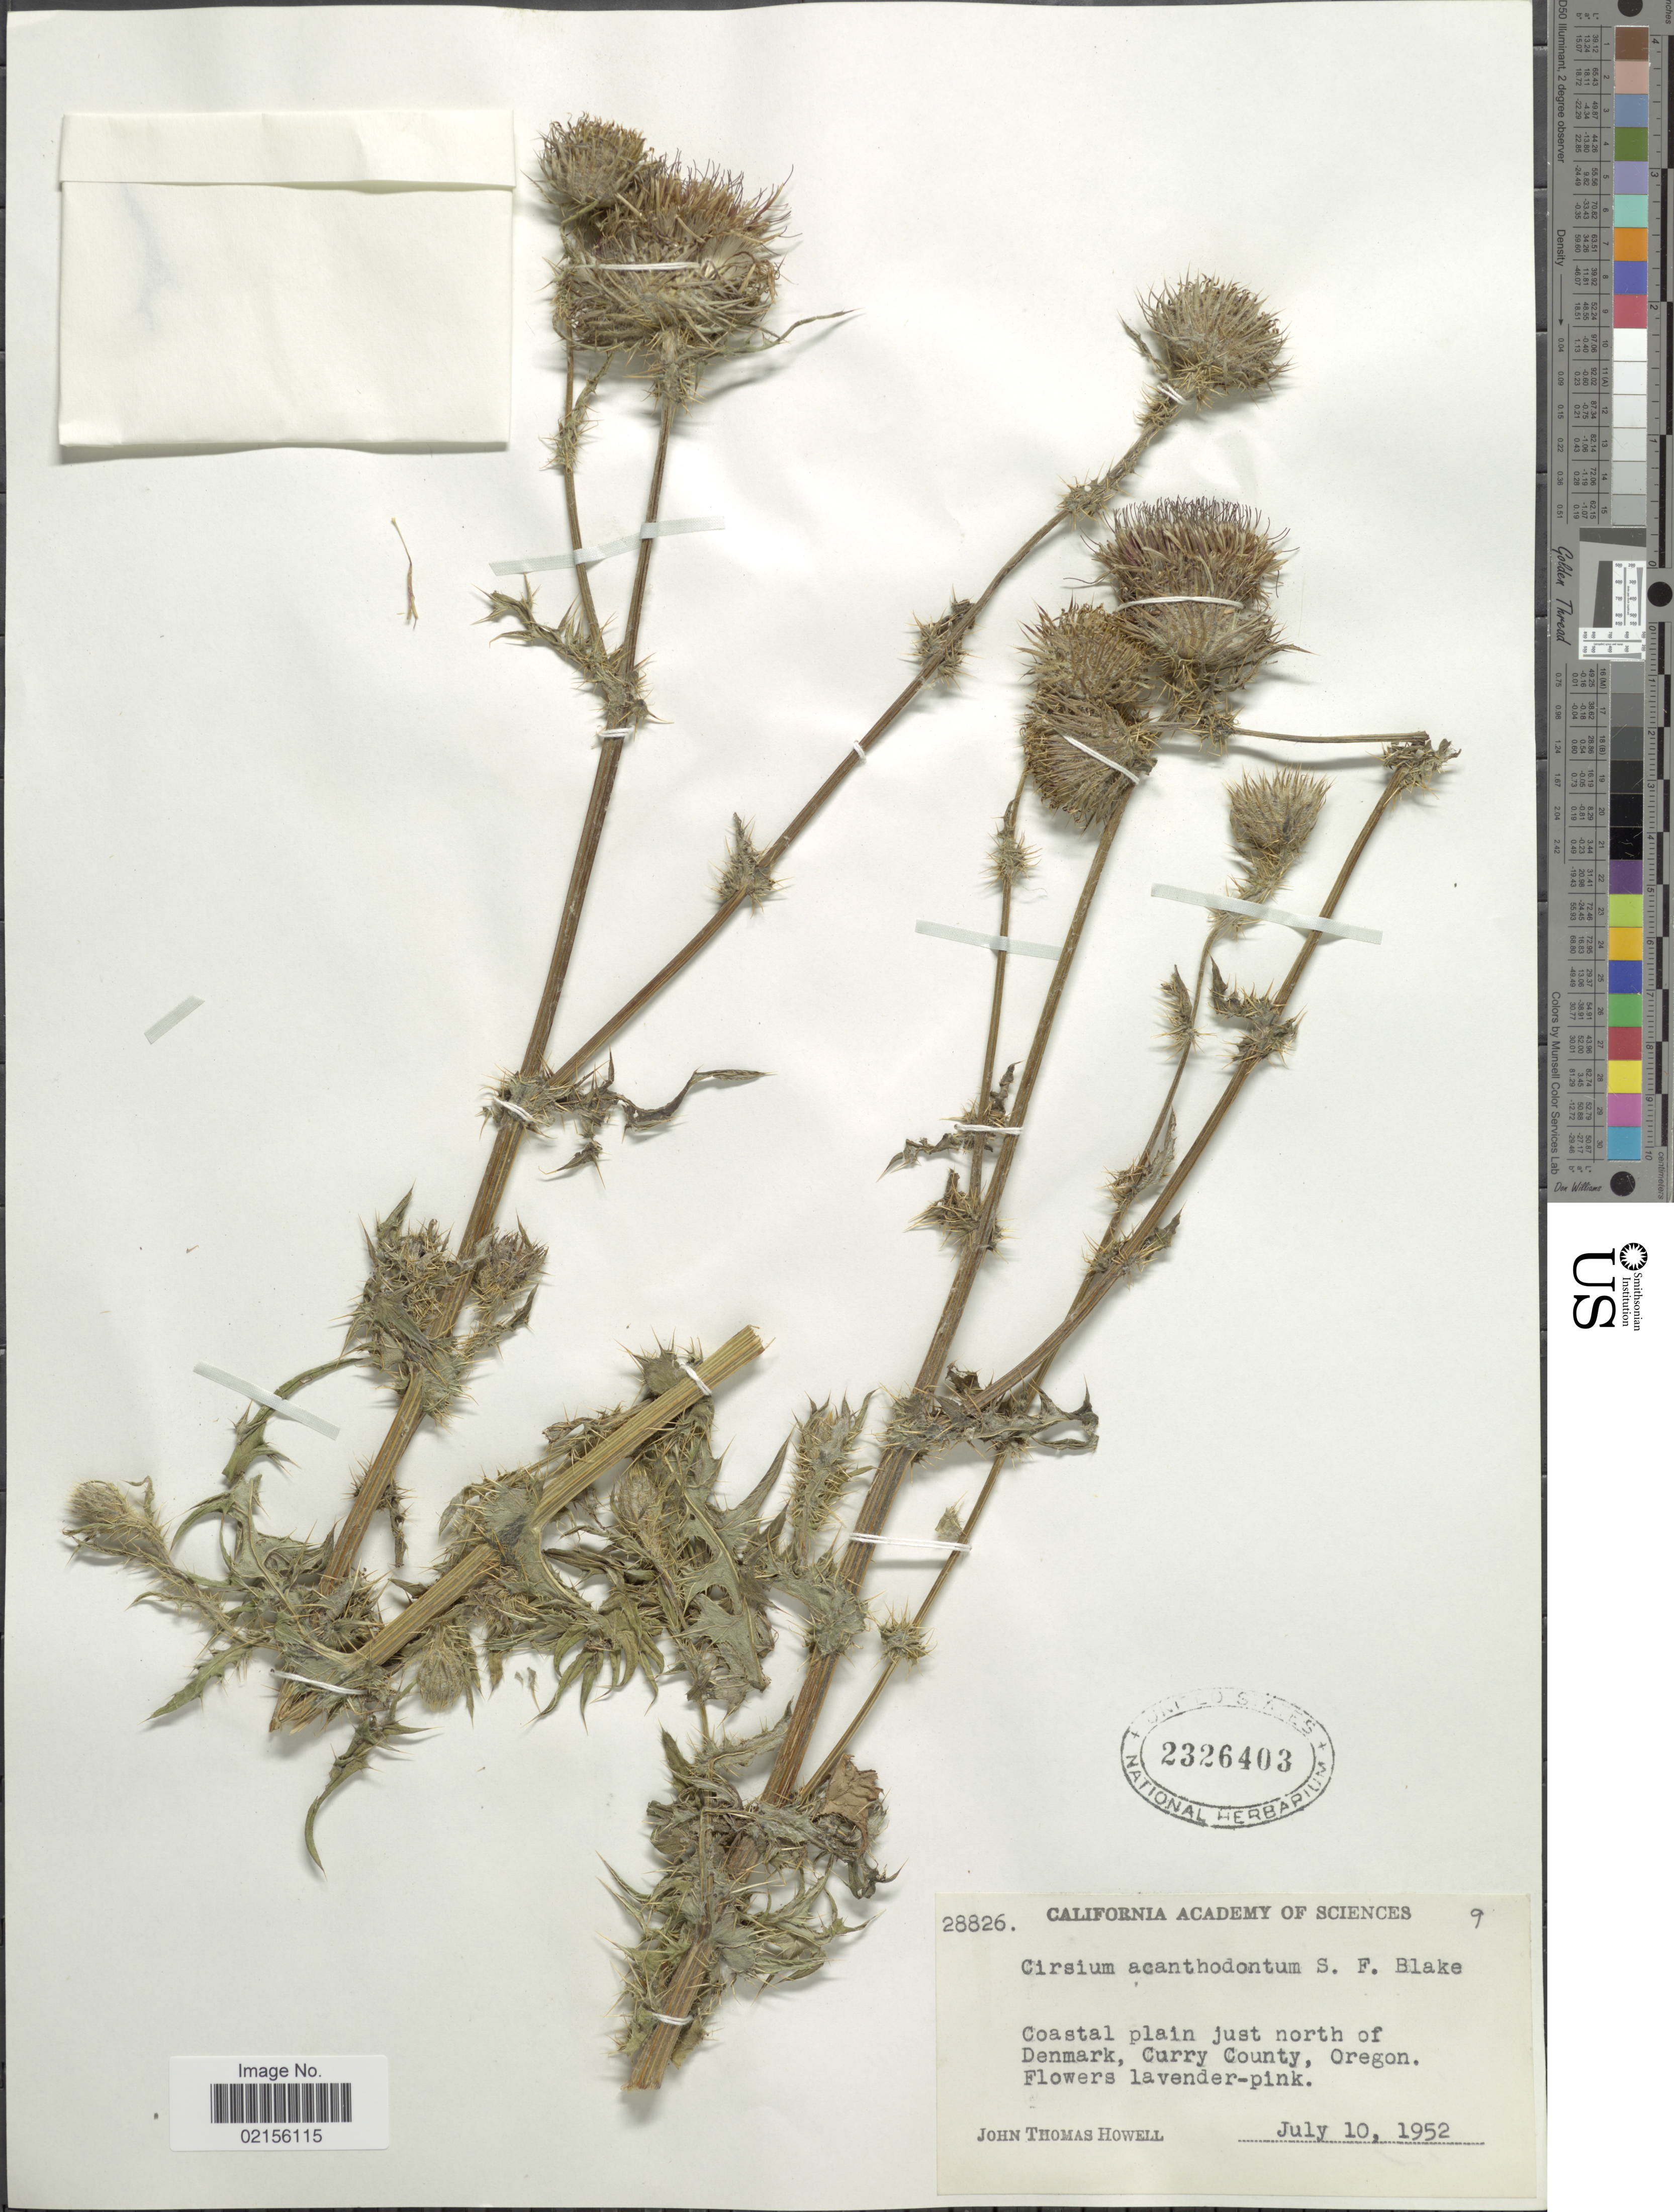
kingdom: Plantae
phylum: Tracheophyta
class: Magnoliopsida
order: Asterales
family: Asteraceae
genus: Cirsium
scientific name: Cirsium remotifolium var. rivulare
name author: Jeps.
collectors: J. T. Howell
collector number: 28826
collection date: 1952-07-10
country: United States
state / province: Oregon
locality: Coastal plain just north of Denmark, Curry County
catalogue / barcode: US 2326403